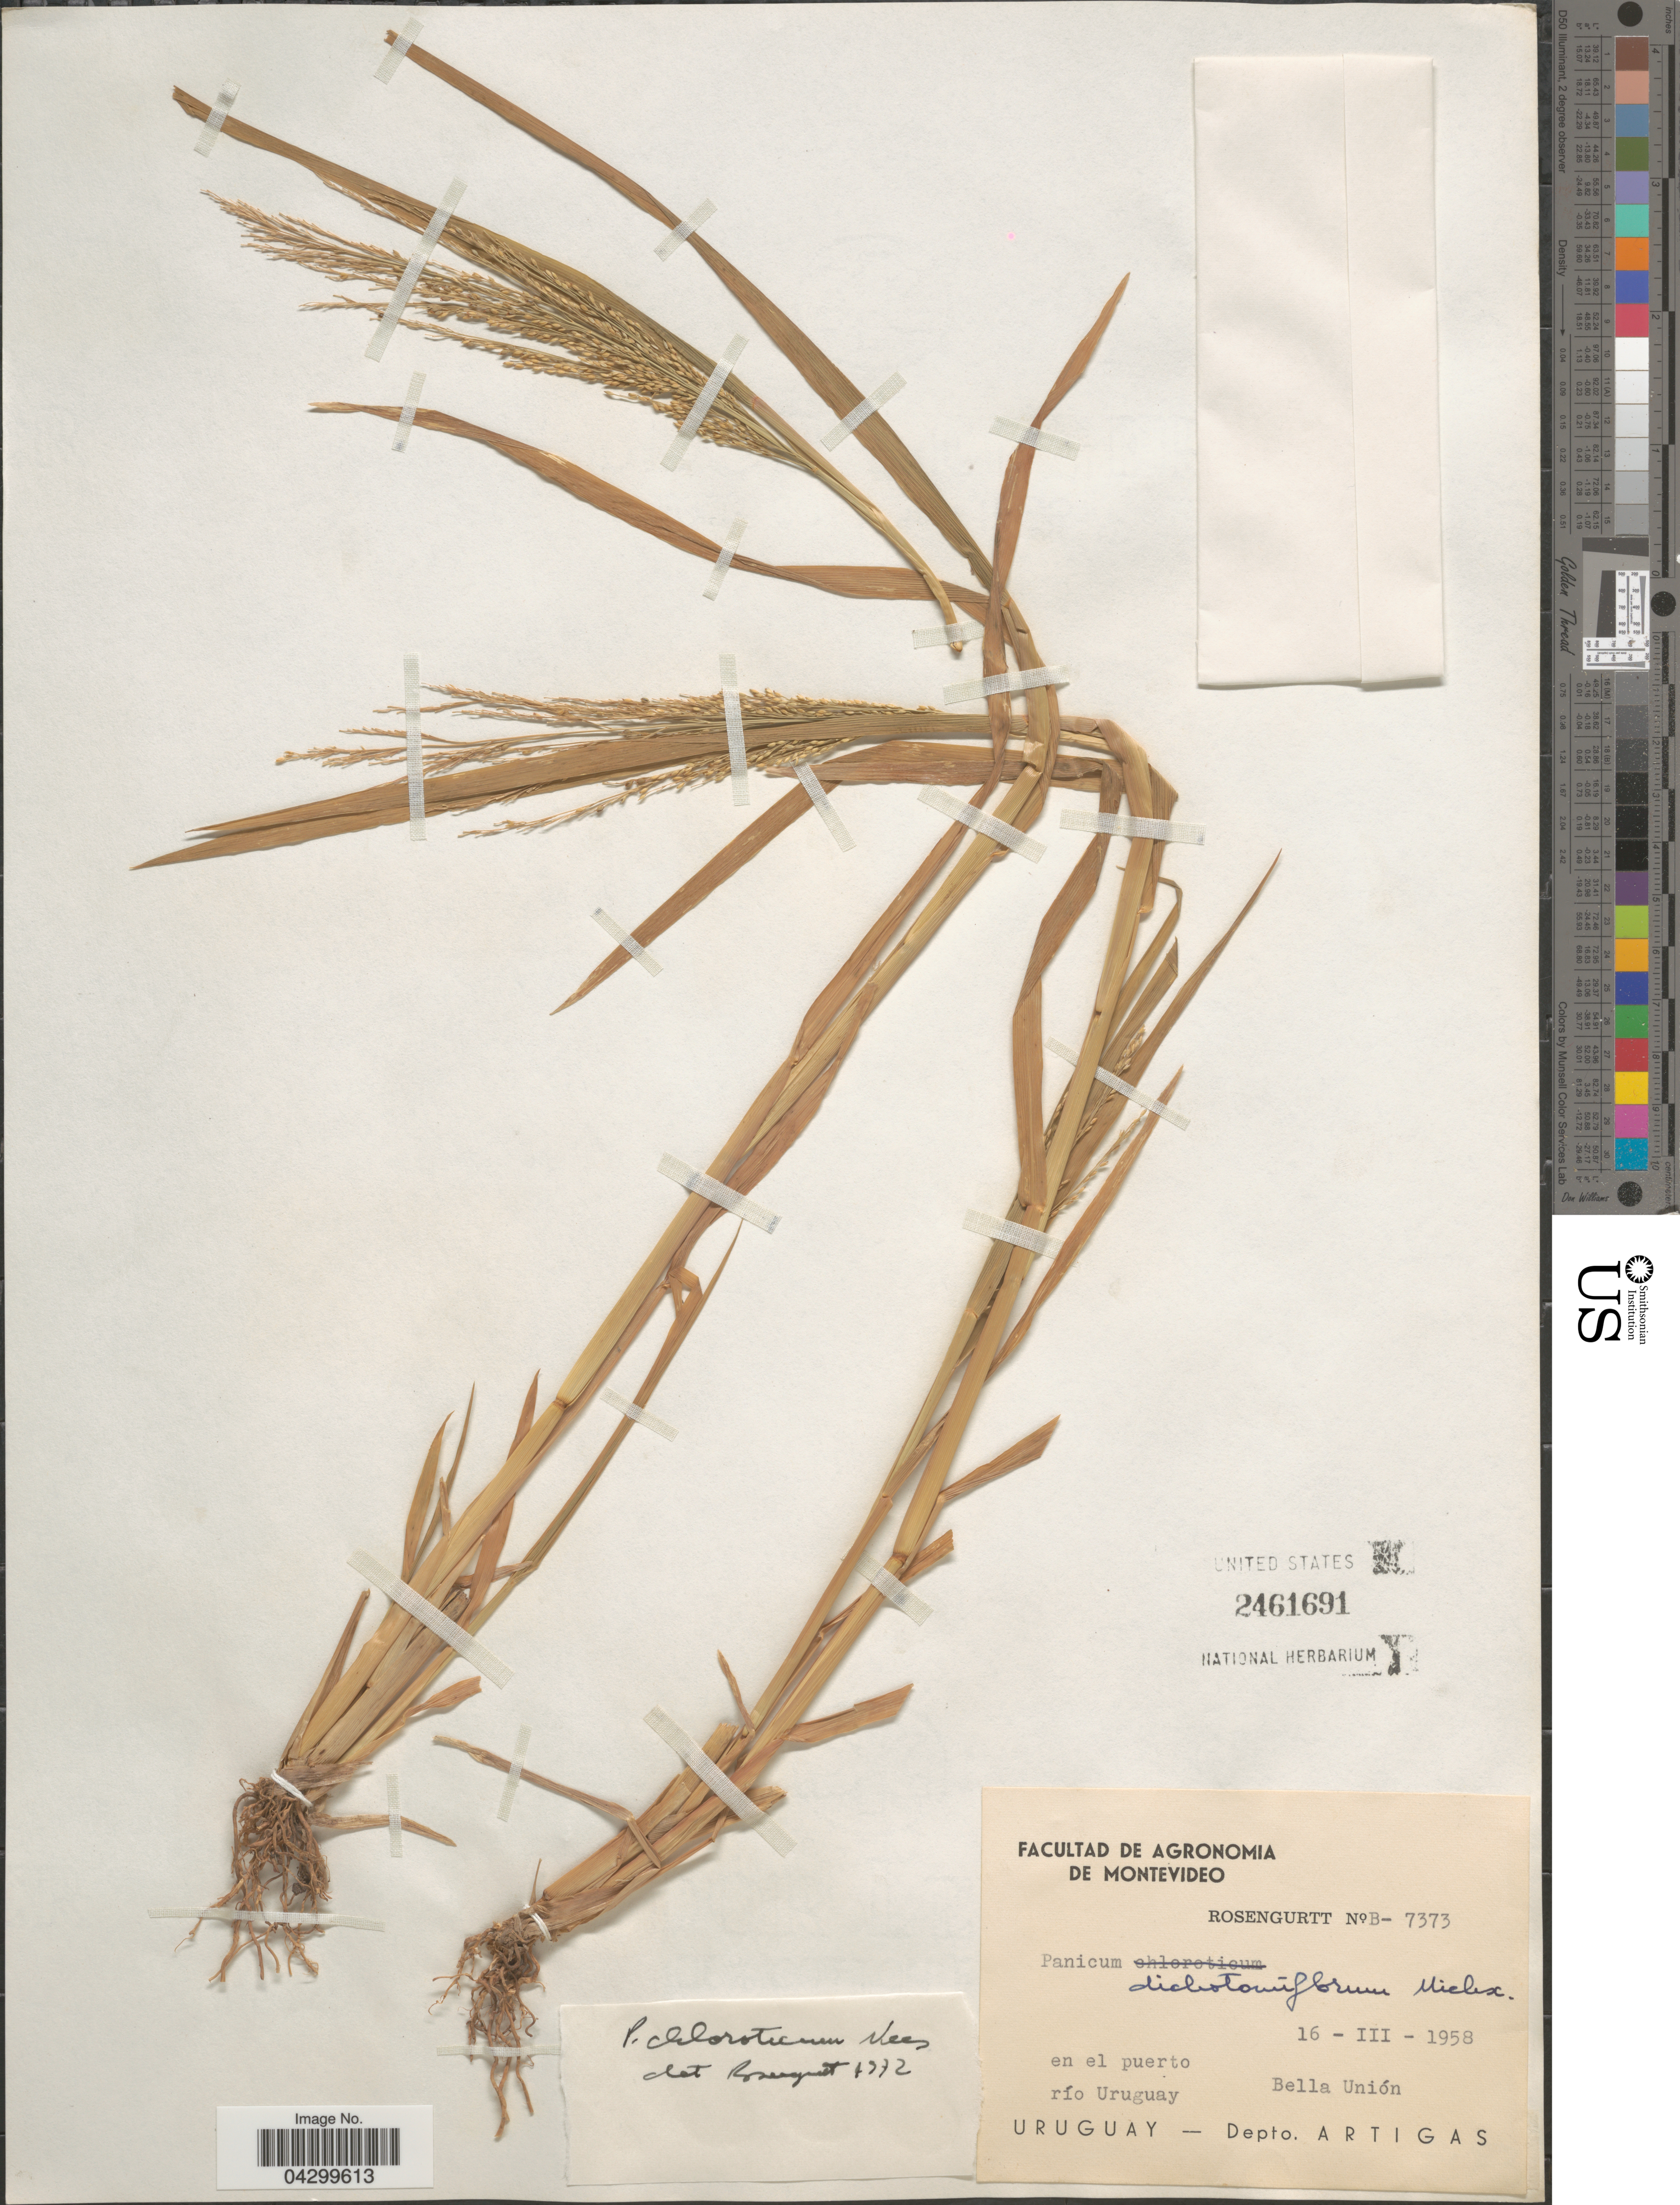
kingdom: Plantae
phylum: Tracheophyta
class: Liliopsida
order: Poales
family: Poaceae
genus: Panicum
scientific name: Panicum chloroleucum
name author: Griseb.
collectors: Rosengurtt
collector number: B-7373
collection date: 1958-03-16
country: Uruguay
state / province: Artigas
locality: En el puerto. Río Uruguay. Bella Unión. Depto. Artigas.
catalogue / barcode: US 2461691